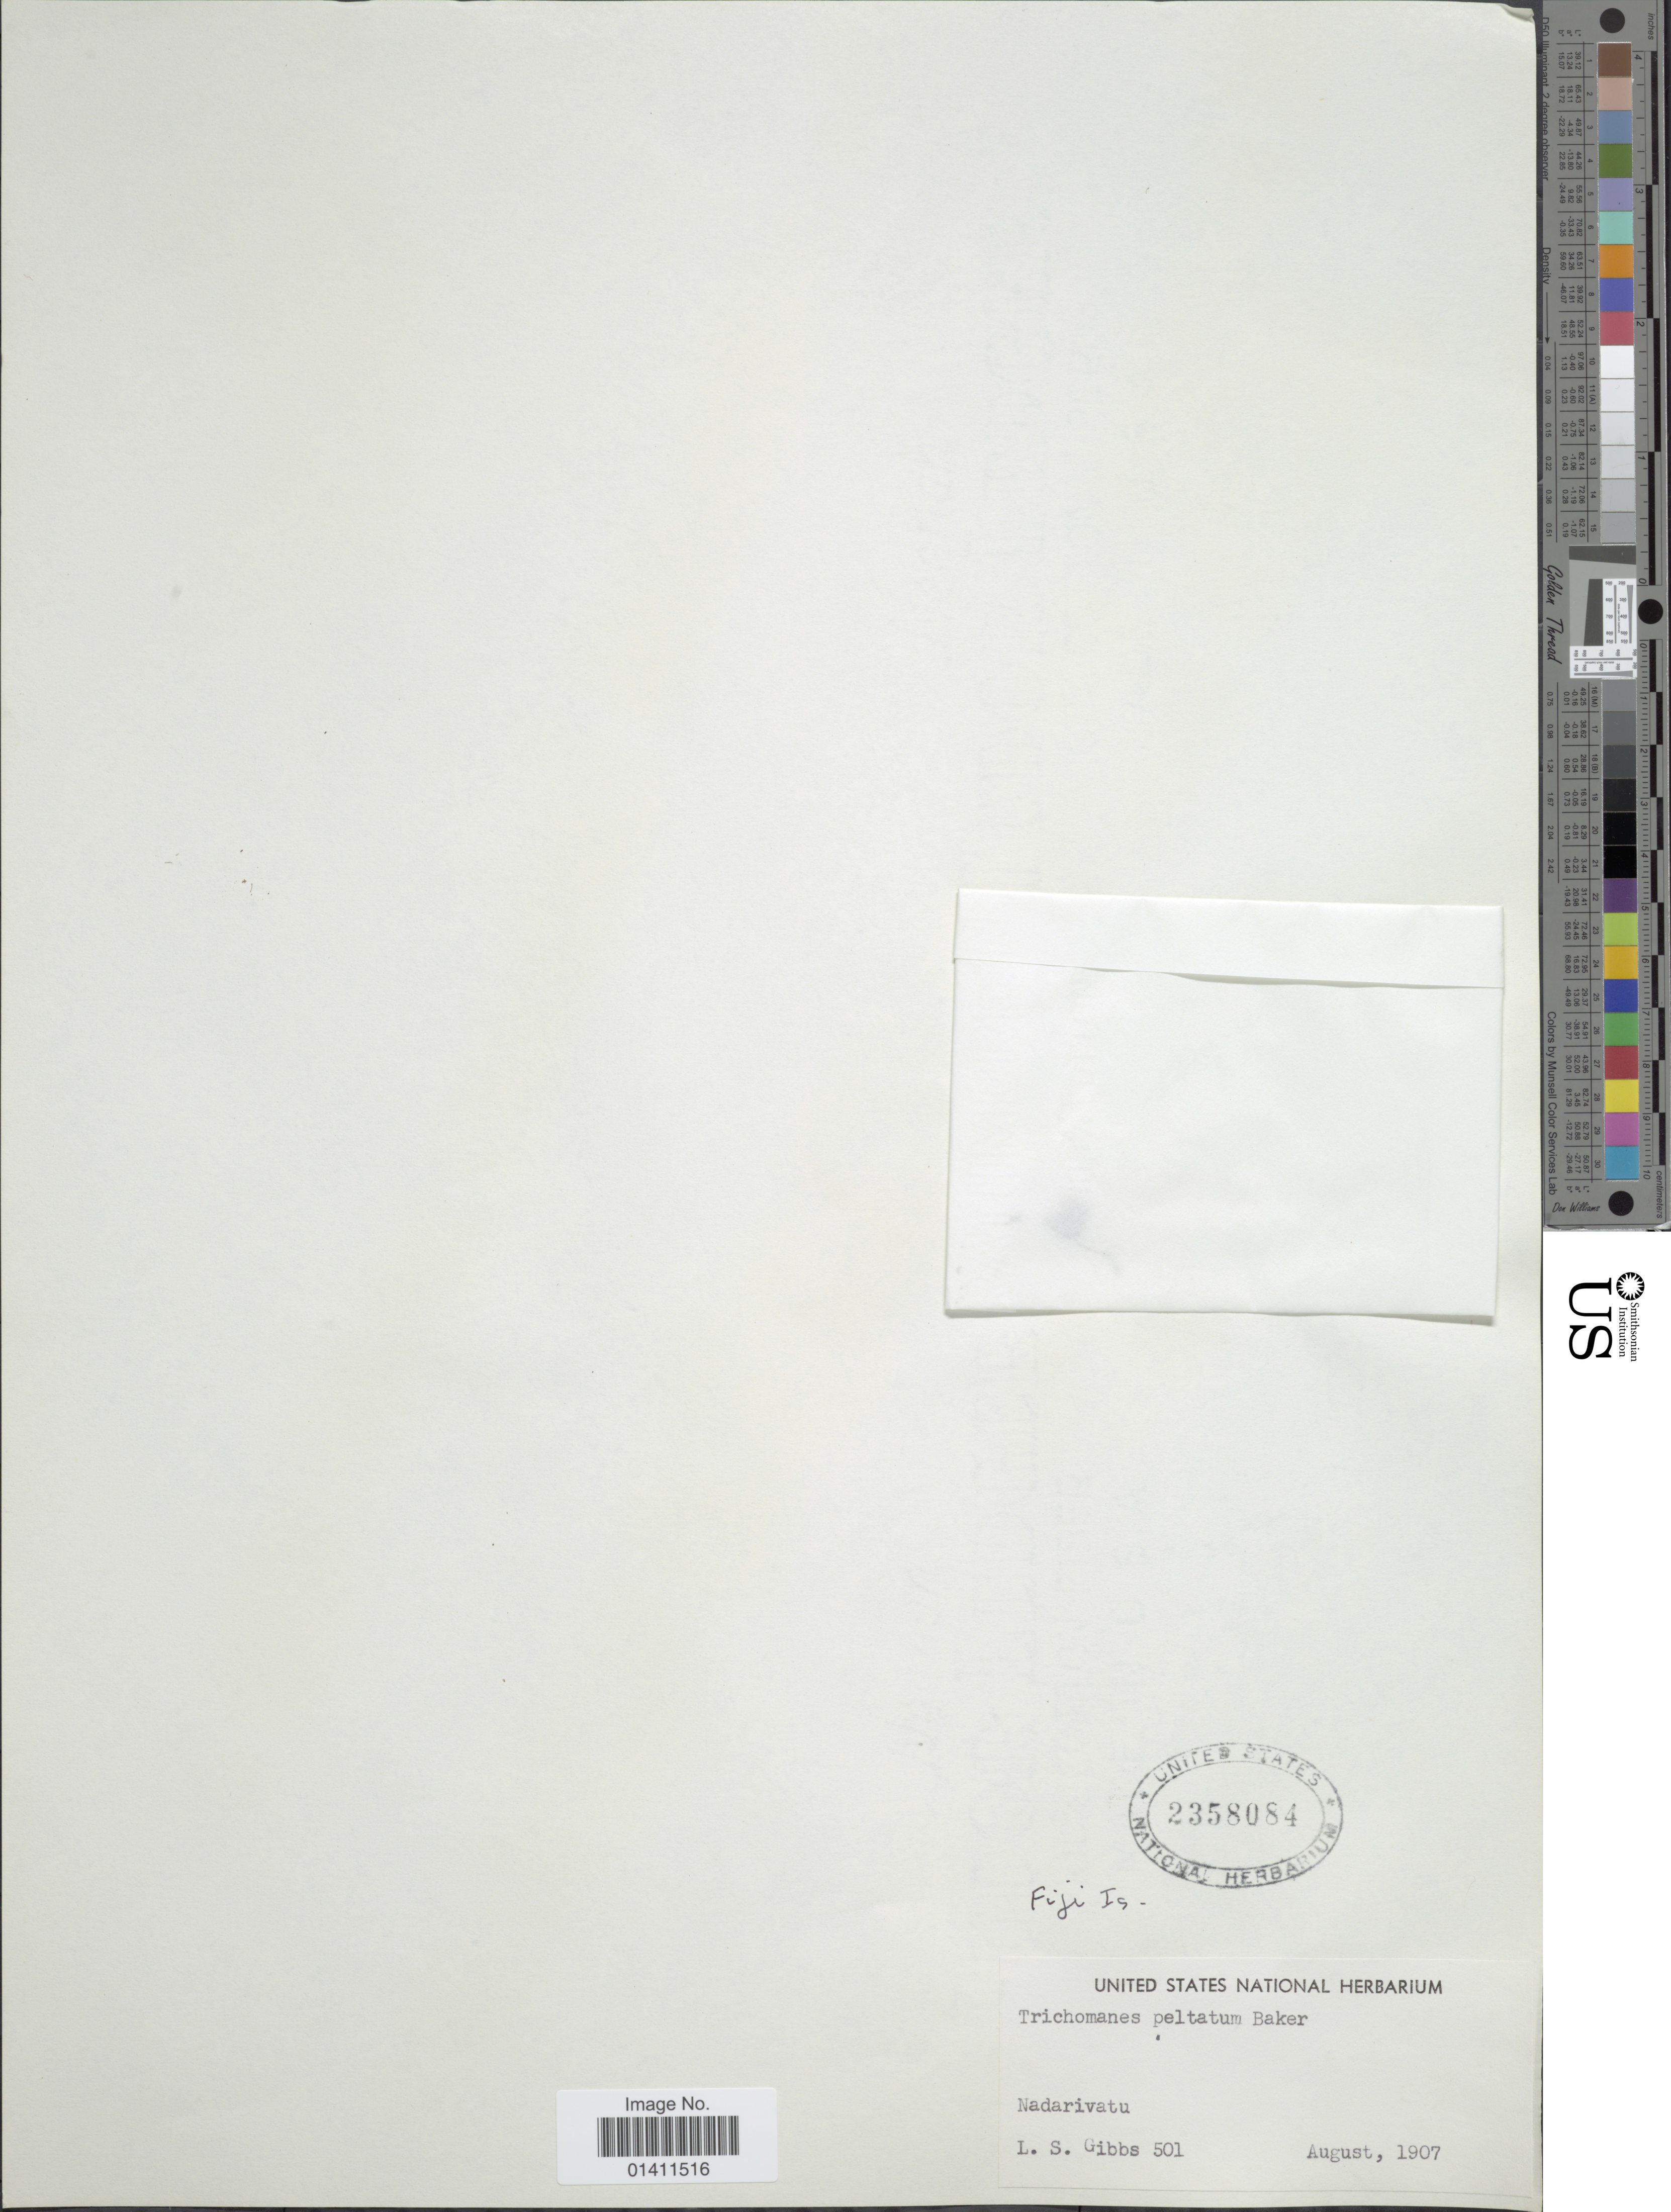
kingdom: Plantae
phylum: Tracheophyta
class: Polypodiopsida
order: Hymenophyllales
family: Hymenophyllaceae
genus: Didymoglossum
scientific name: Didymoglossum tahitense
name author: (Nadeaud) Ebihara & K. Iwats.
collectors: L. S.Gibbs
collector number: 501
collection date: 1907-08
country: Fiji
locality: Nadarivatu.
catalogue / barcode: US 2358084